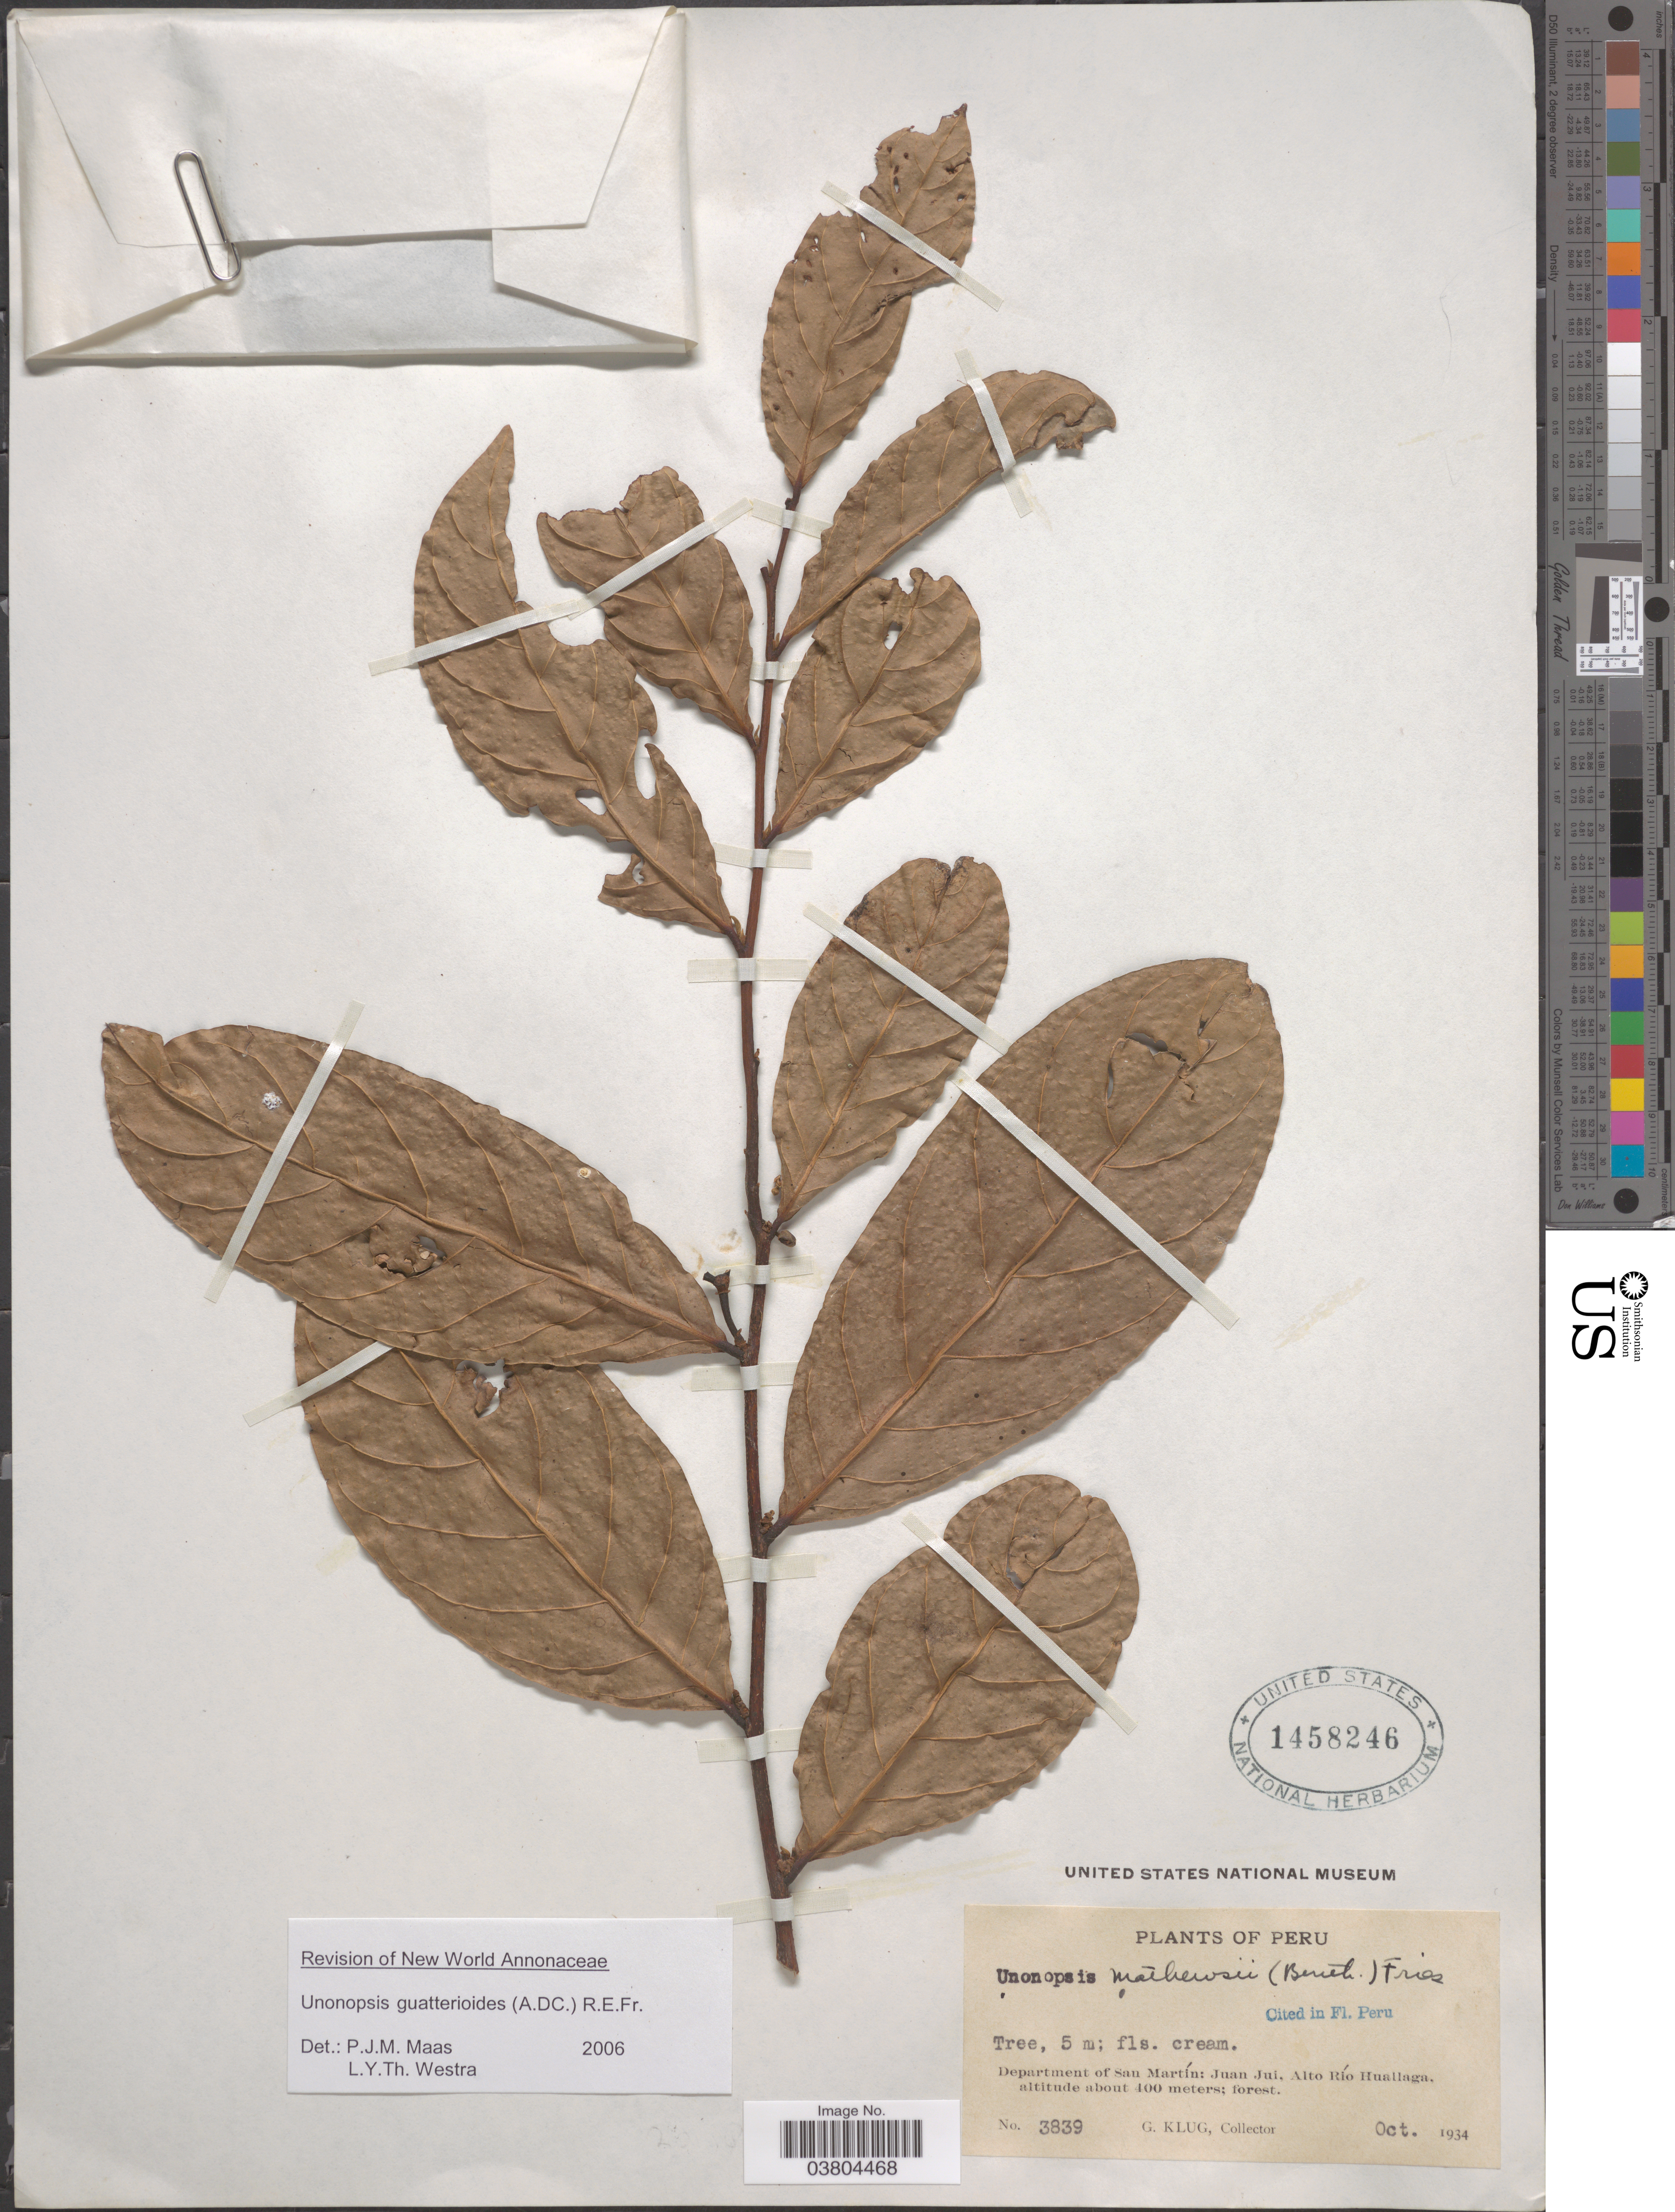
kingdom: Plantae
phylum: Tracheophyta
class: Magnoliopsida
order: Magnoliales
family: Annonaceae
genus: Unonopsis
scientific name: Unonopsis guatterioides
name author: (A. DC.) R.E. Fr.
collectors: G. Klug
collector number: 3839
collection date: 1934-10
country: Peru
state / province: San Martín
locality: Department of San Martín: Juan Jui, Alto Río Huallaga.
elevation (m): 400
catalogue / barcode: US 1458246